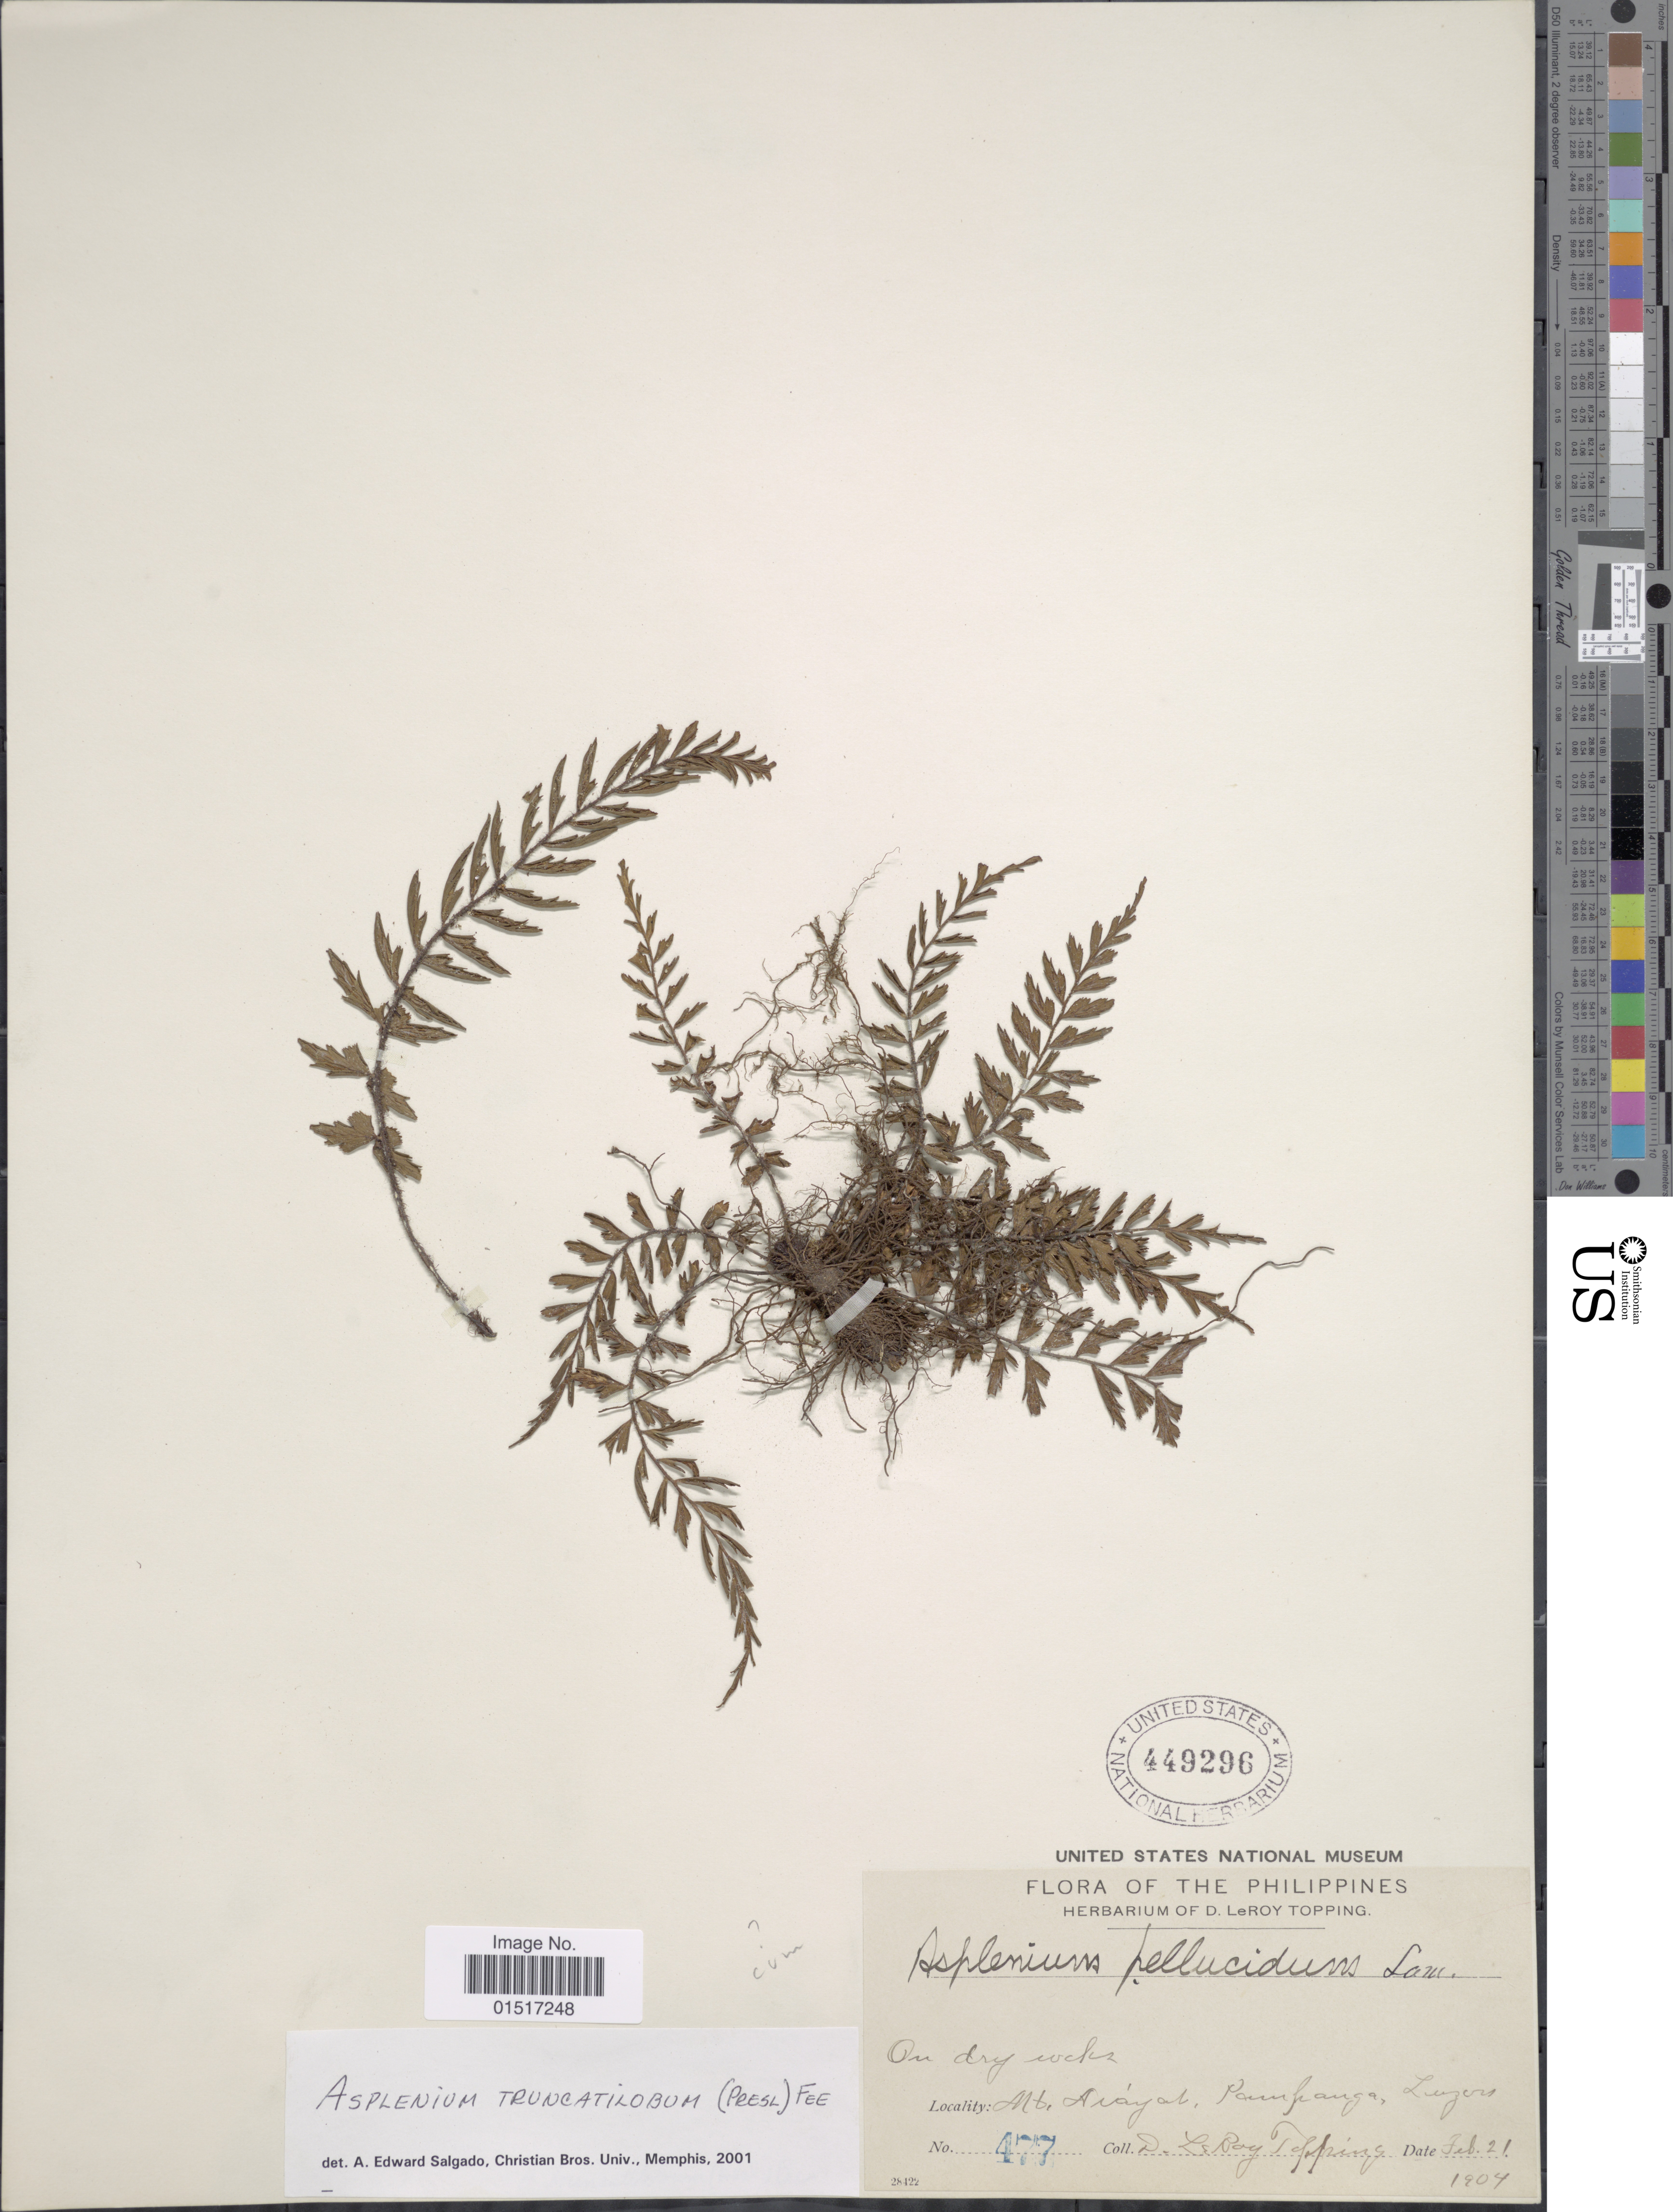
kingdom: Plantae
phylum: Tracheophyta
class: Polypodiopsida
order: Polypodiales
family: Aspleniaceae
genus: Asplenium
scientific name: Asplenium truncatilobum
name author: (C. Presl) Fée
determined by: Salgado, A. E.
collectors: D. L. Topping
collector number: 477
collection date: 1904-02-21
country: Philippines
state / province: Central Luzon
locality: Mt. Arayat, Pampanga, Luzon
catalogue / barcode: US 449296